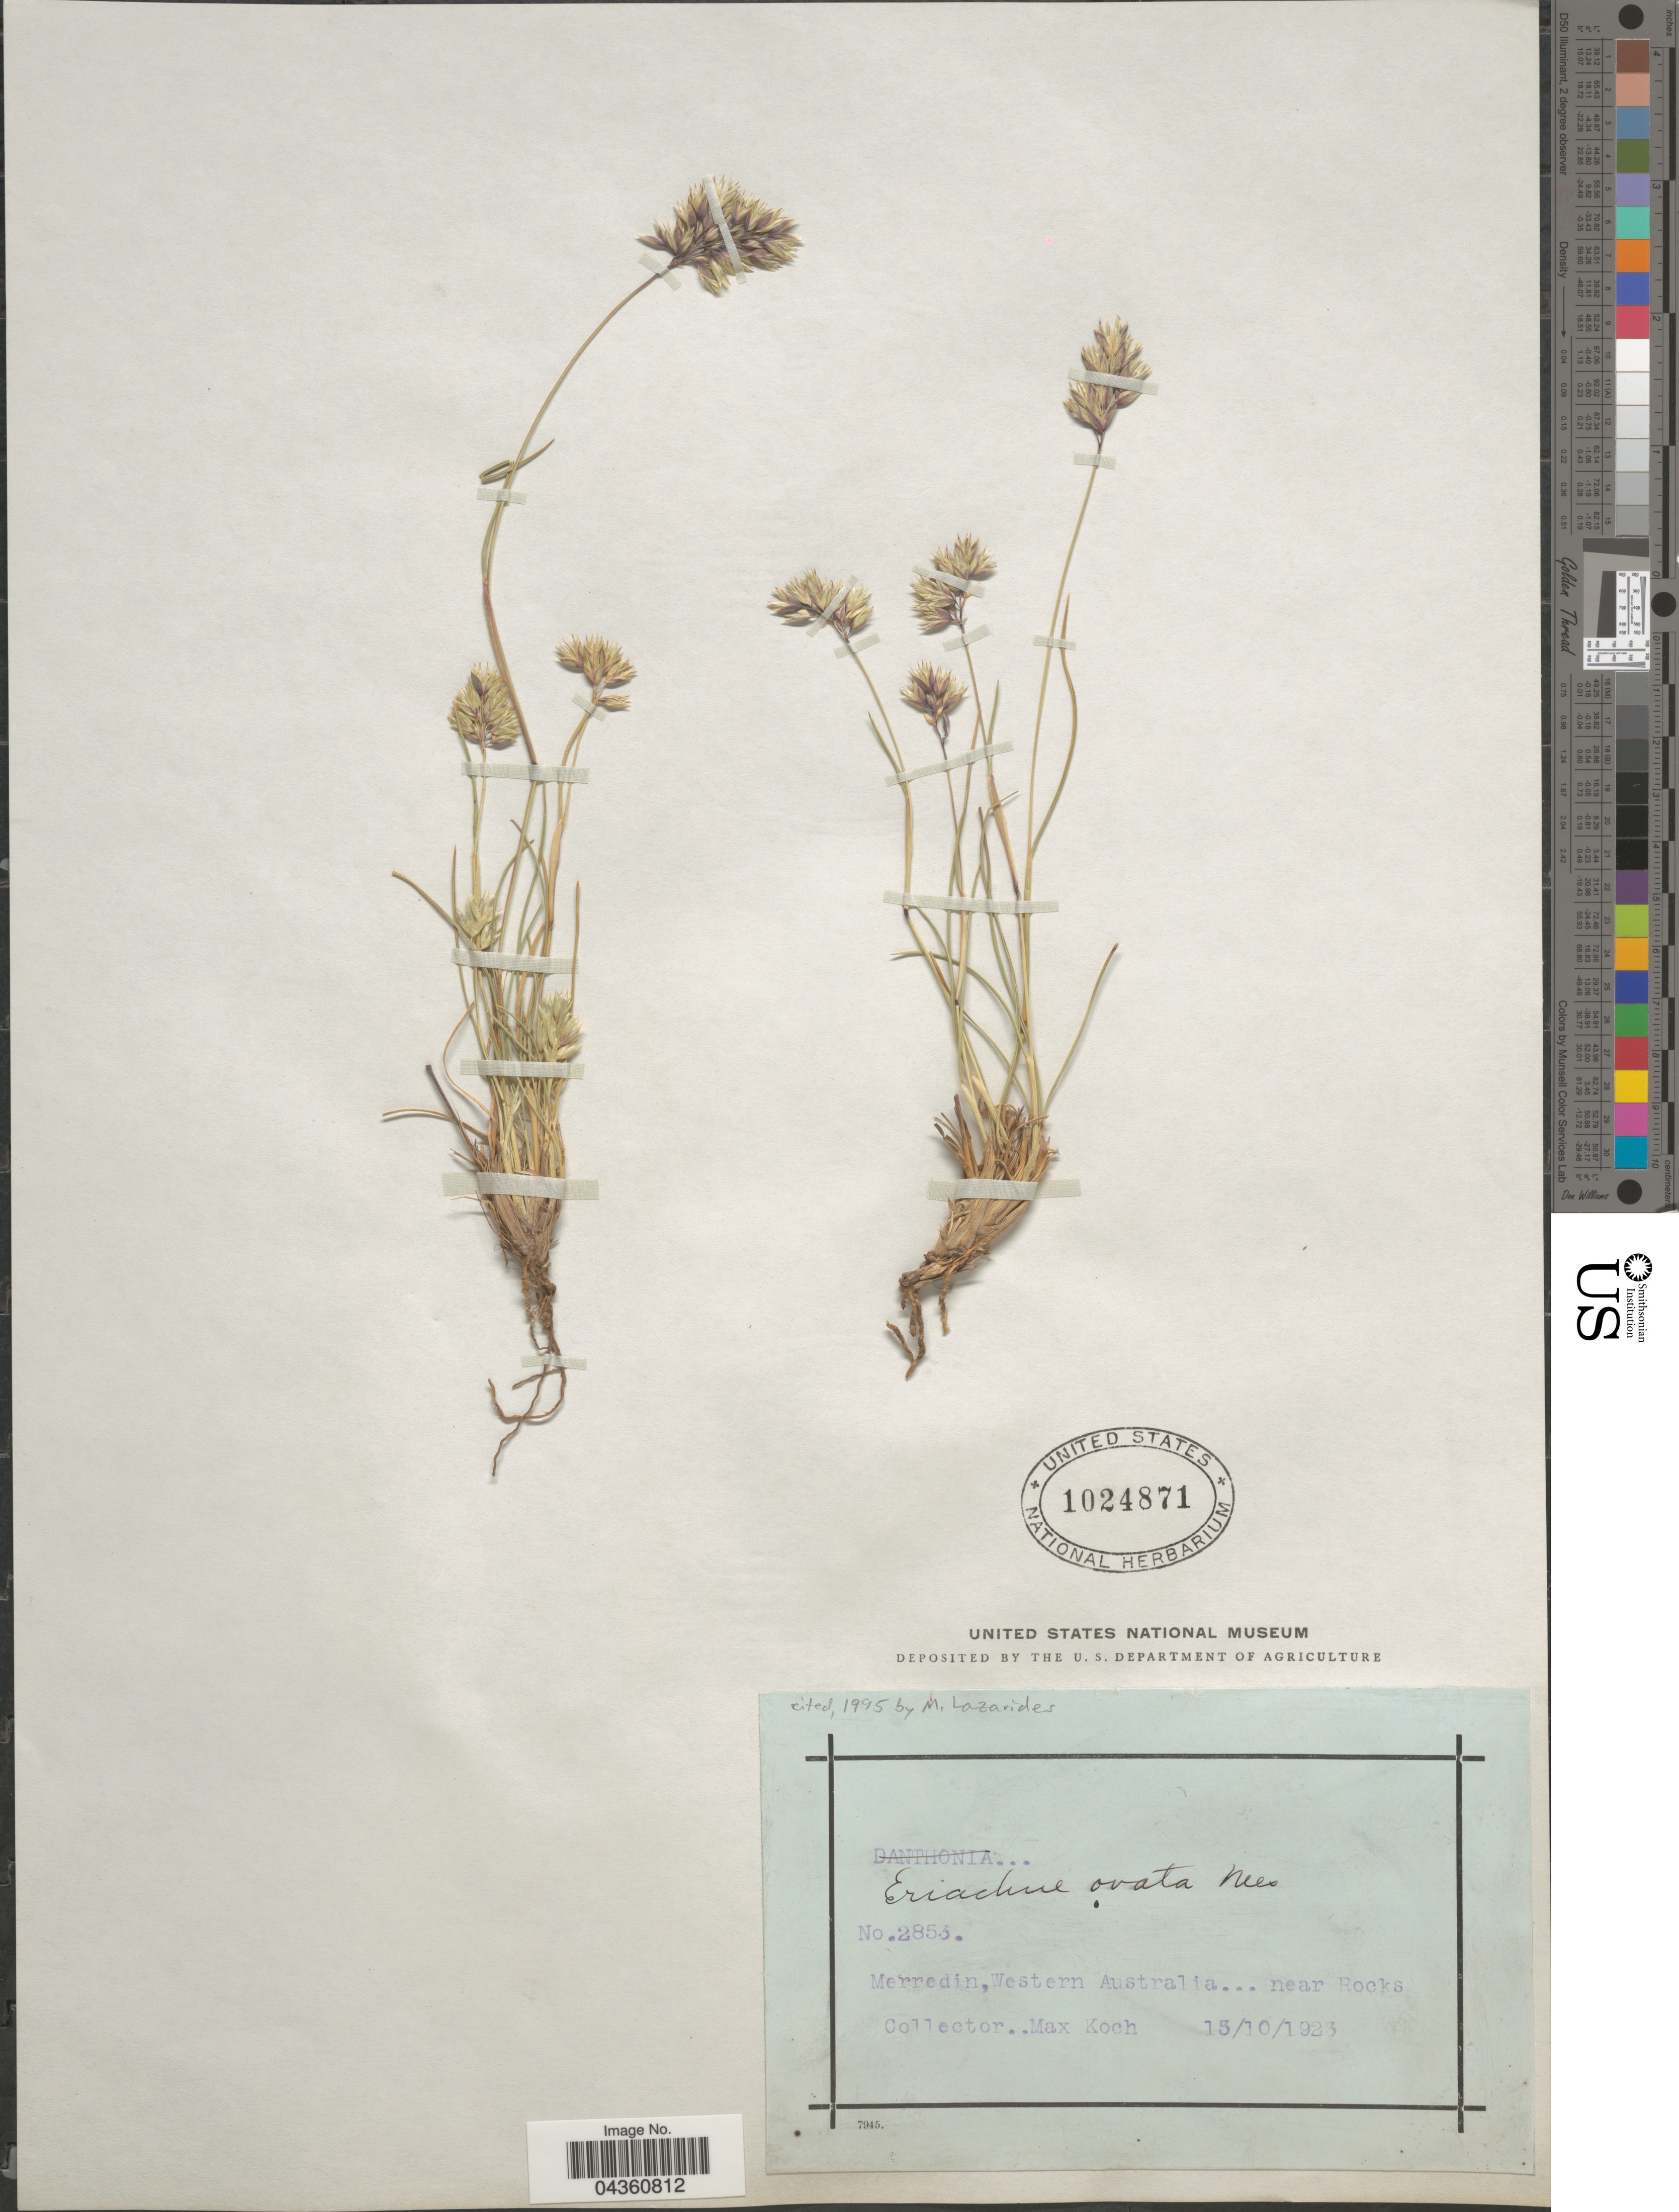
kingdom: Plantae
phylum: Tracheophyta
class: Liliopsida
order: Poales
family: Poaceae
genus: Eriachne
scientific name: Eriachne ovata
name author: Nees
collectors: M. Koch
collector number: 2853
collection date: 1923-10-15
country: Australia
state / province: Western Australia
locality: Merredin, near Rocks.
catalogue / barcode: US 1024871